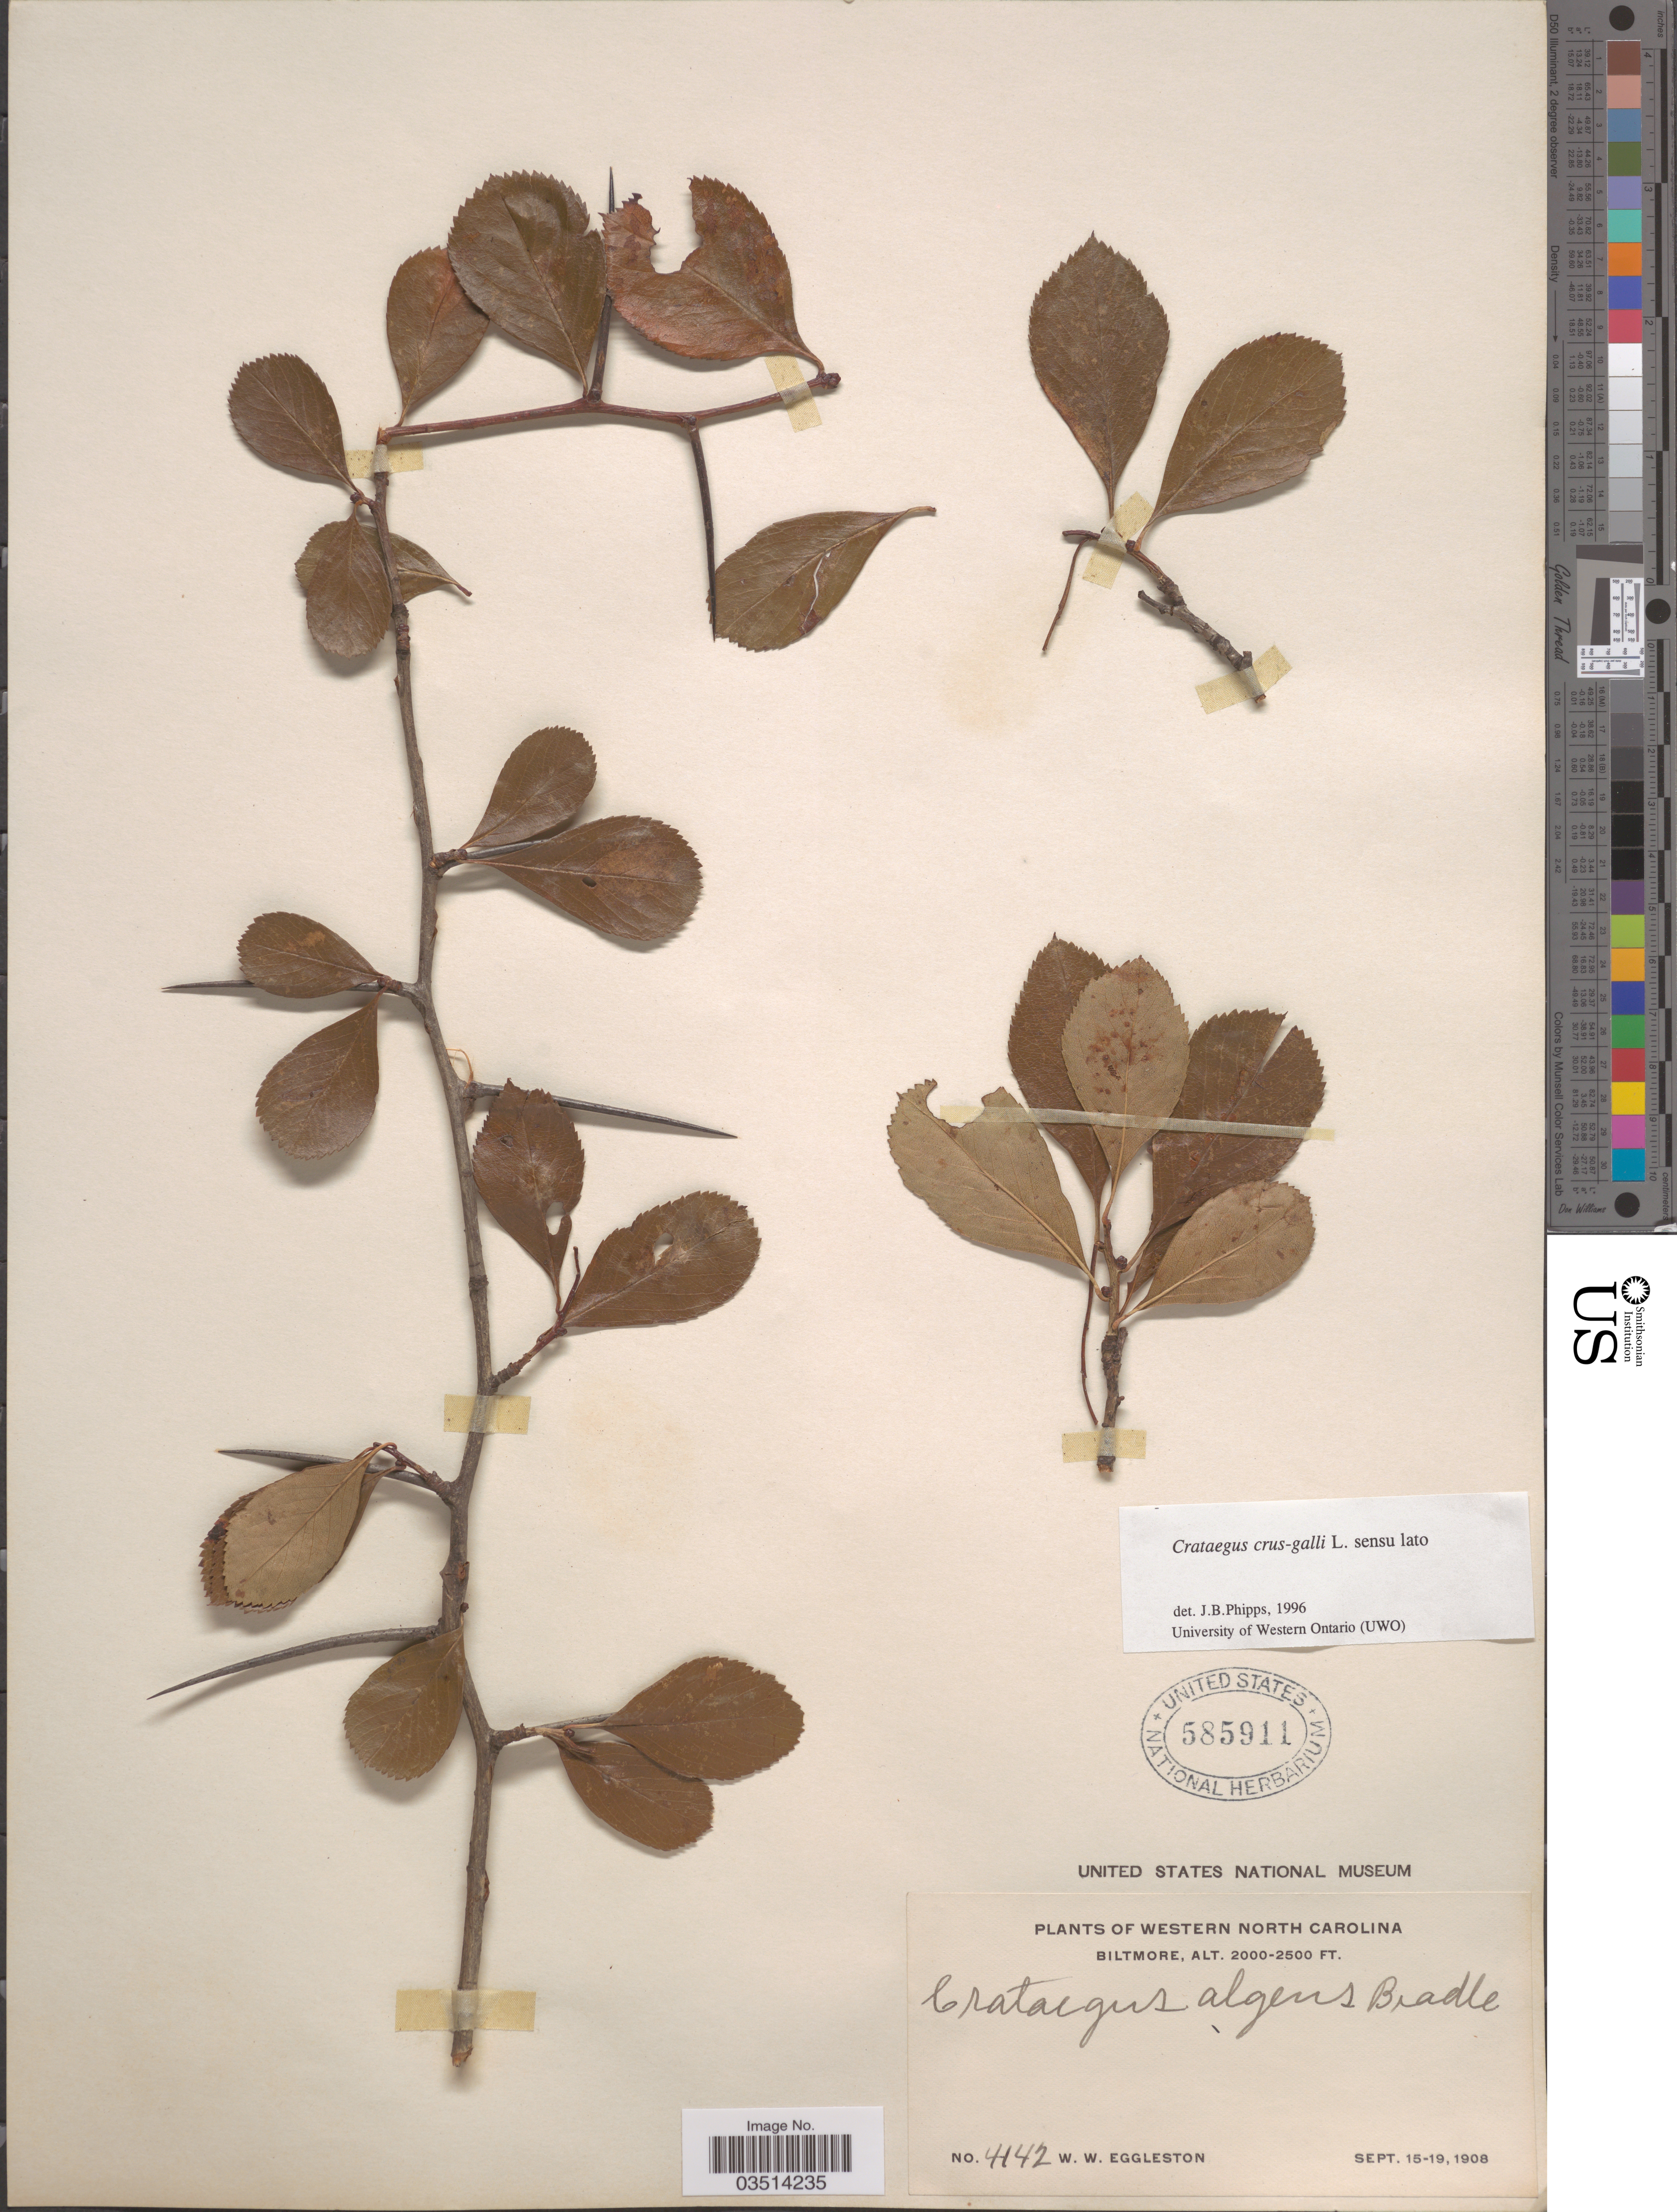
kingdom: Plantae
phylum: Tracheophyta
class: Magnoliopsida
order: Rosales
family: Rosaceae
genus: Crataegus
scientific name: Crataegus crus-galli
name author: L.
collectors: W. W. Eggleston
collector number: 4142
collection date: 1908-09-15/1908-09-19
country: United States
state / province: North Carolina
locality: Western North Carolina. Biltmore.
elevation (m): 610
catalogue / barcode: US 585911